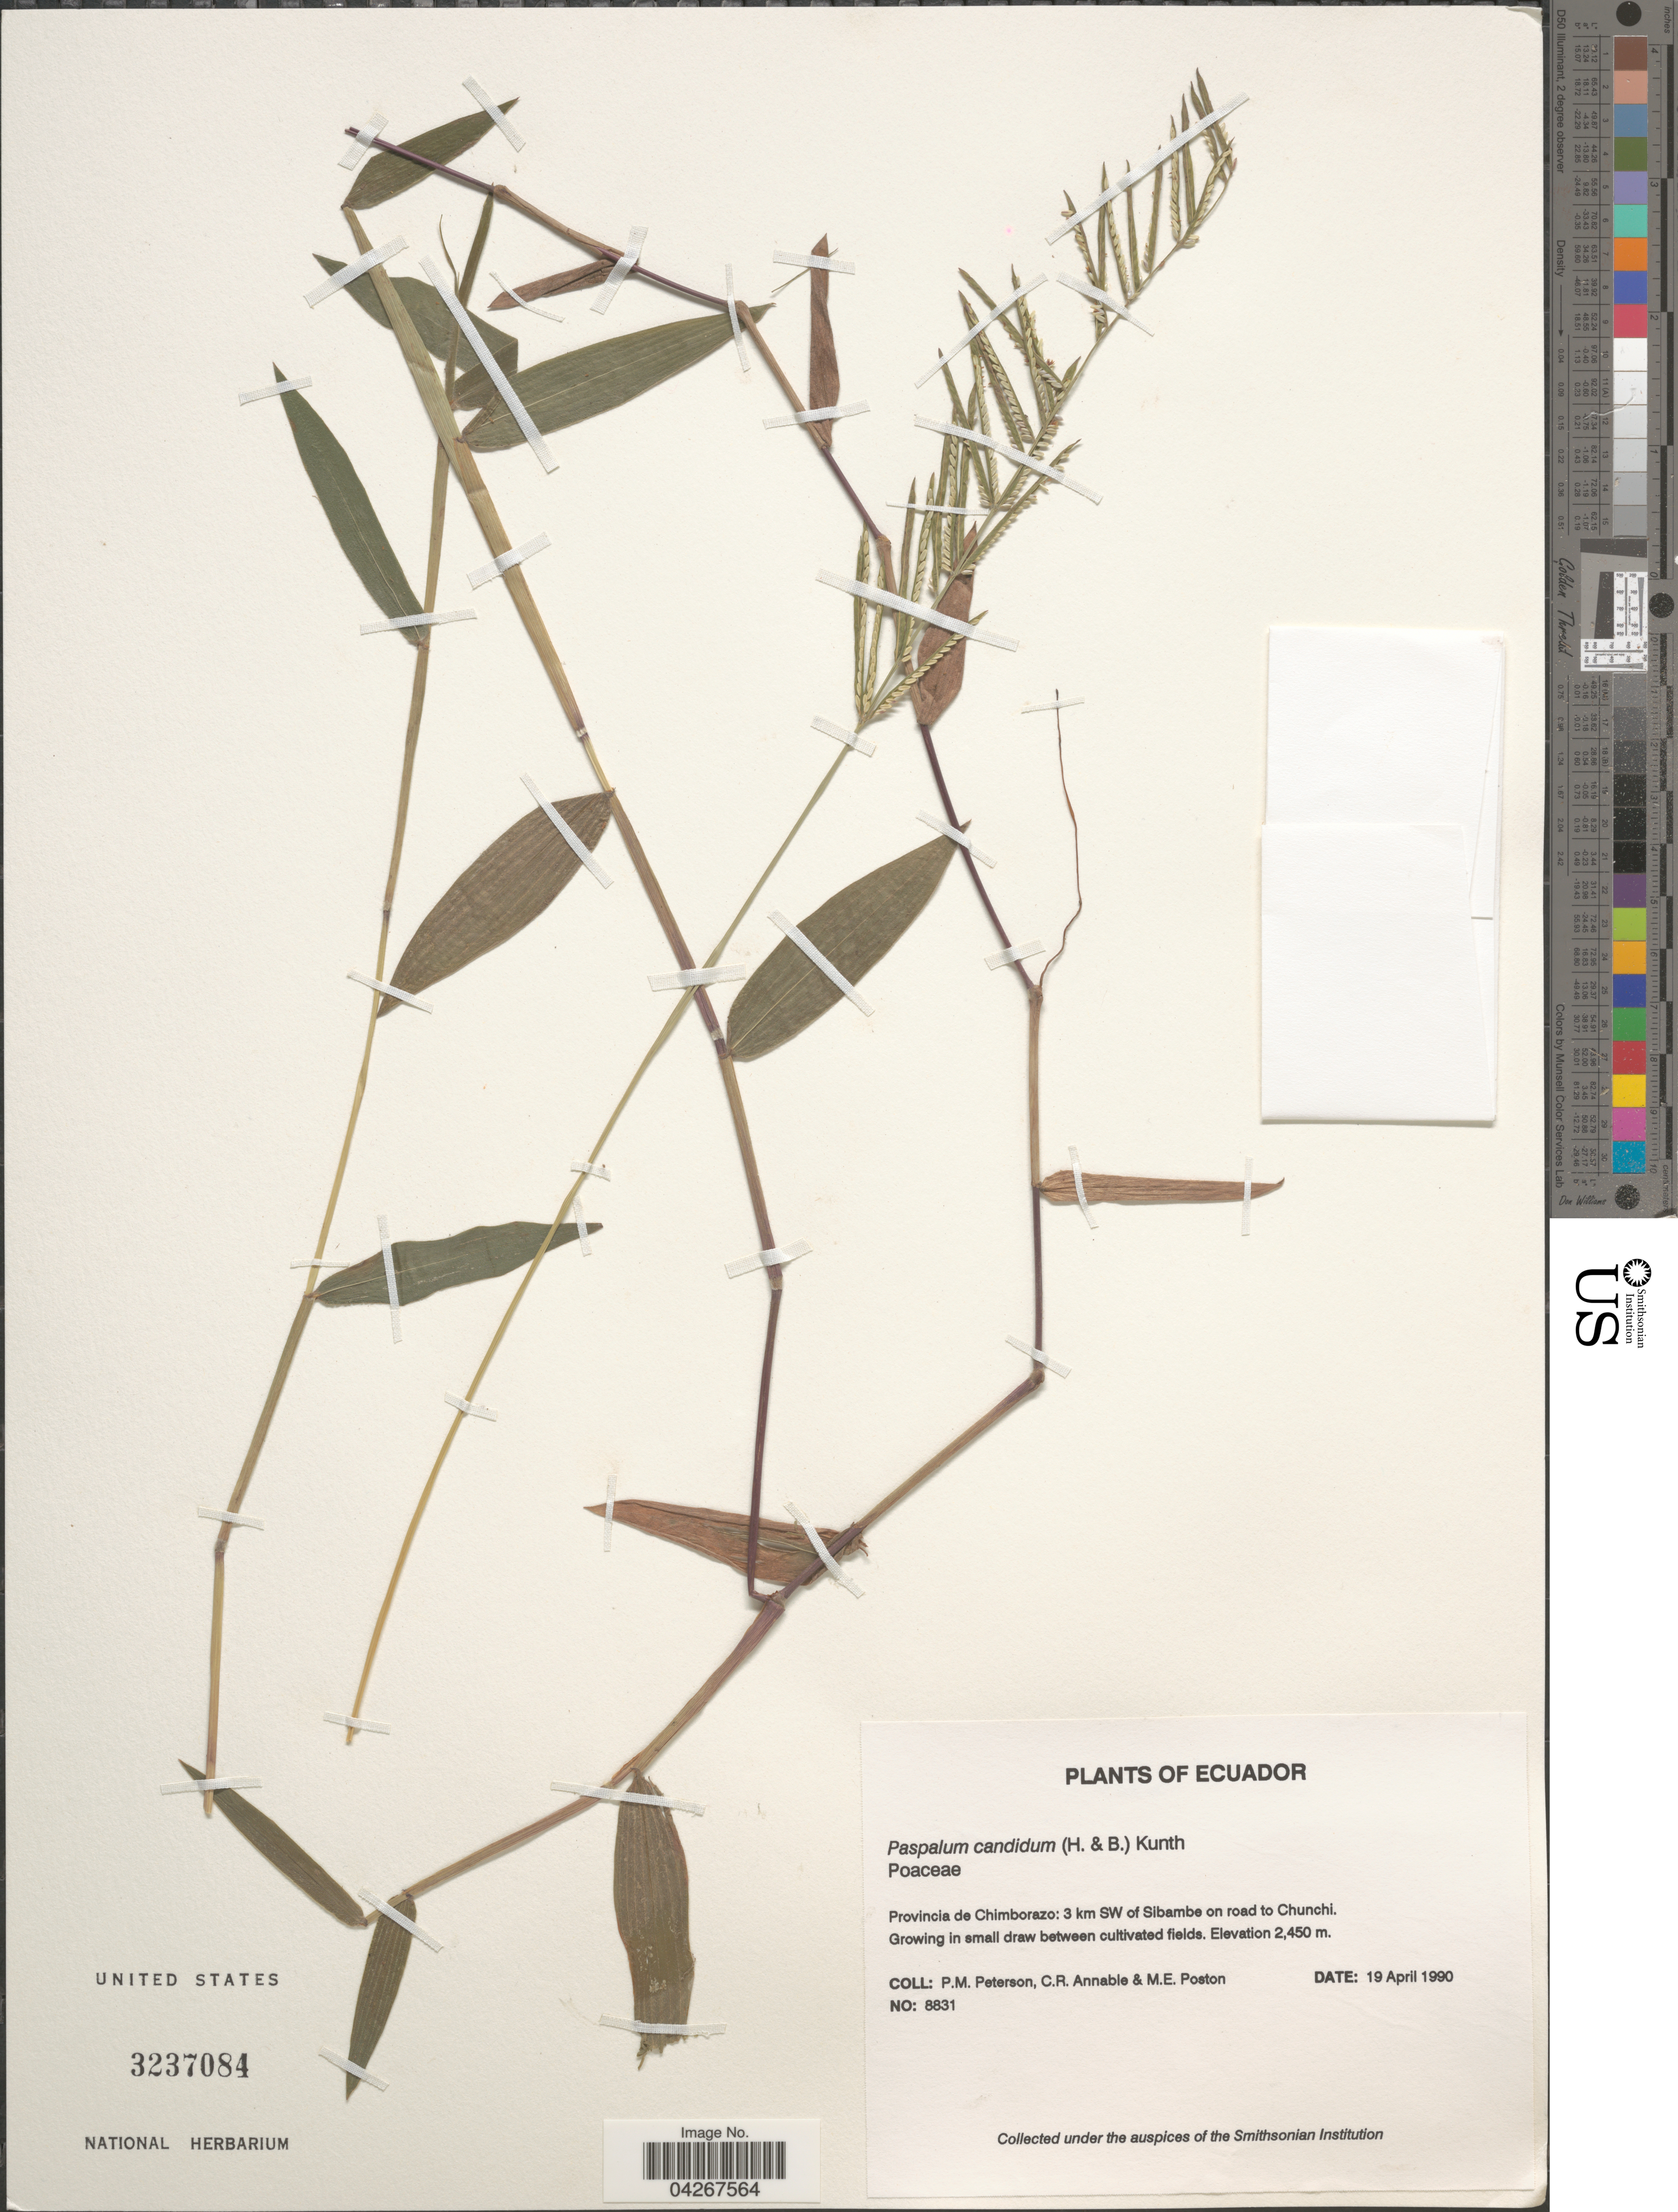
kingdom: Plantae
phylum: Tracheophyta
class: Liliopsida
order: Poales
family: Poaceae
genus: Paspalum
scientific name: Paspalum candidum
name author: (Humb. & Bonpl. ex Fleugge) Kunth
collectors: P. M. Peterson, C. R. Annable & M. Poston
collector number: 8831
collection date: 1990-04-19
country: Ecuador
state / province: Chimborazo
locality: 3 km SW of Sibambe on road to Chunchi. Growing in small draw between cultivated fields.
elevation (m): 2450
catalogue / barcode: US 3237084